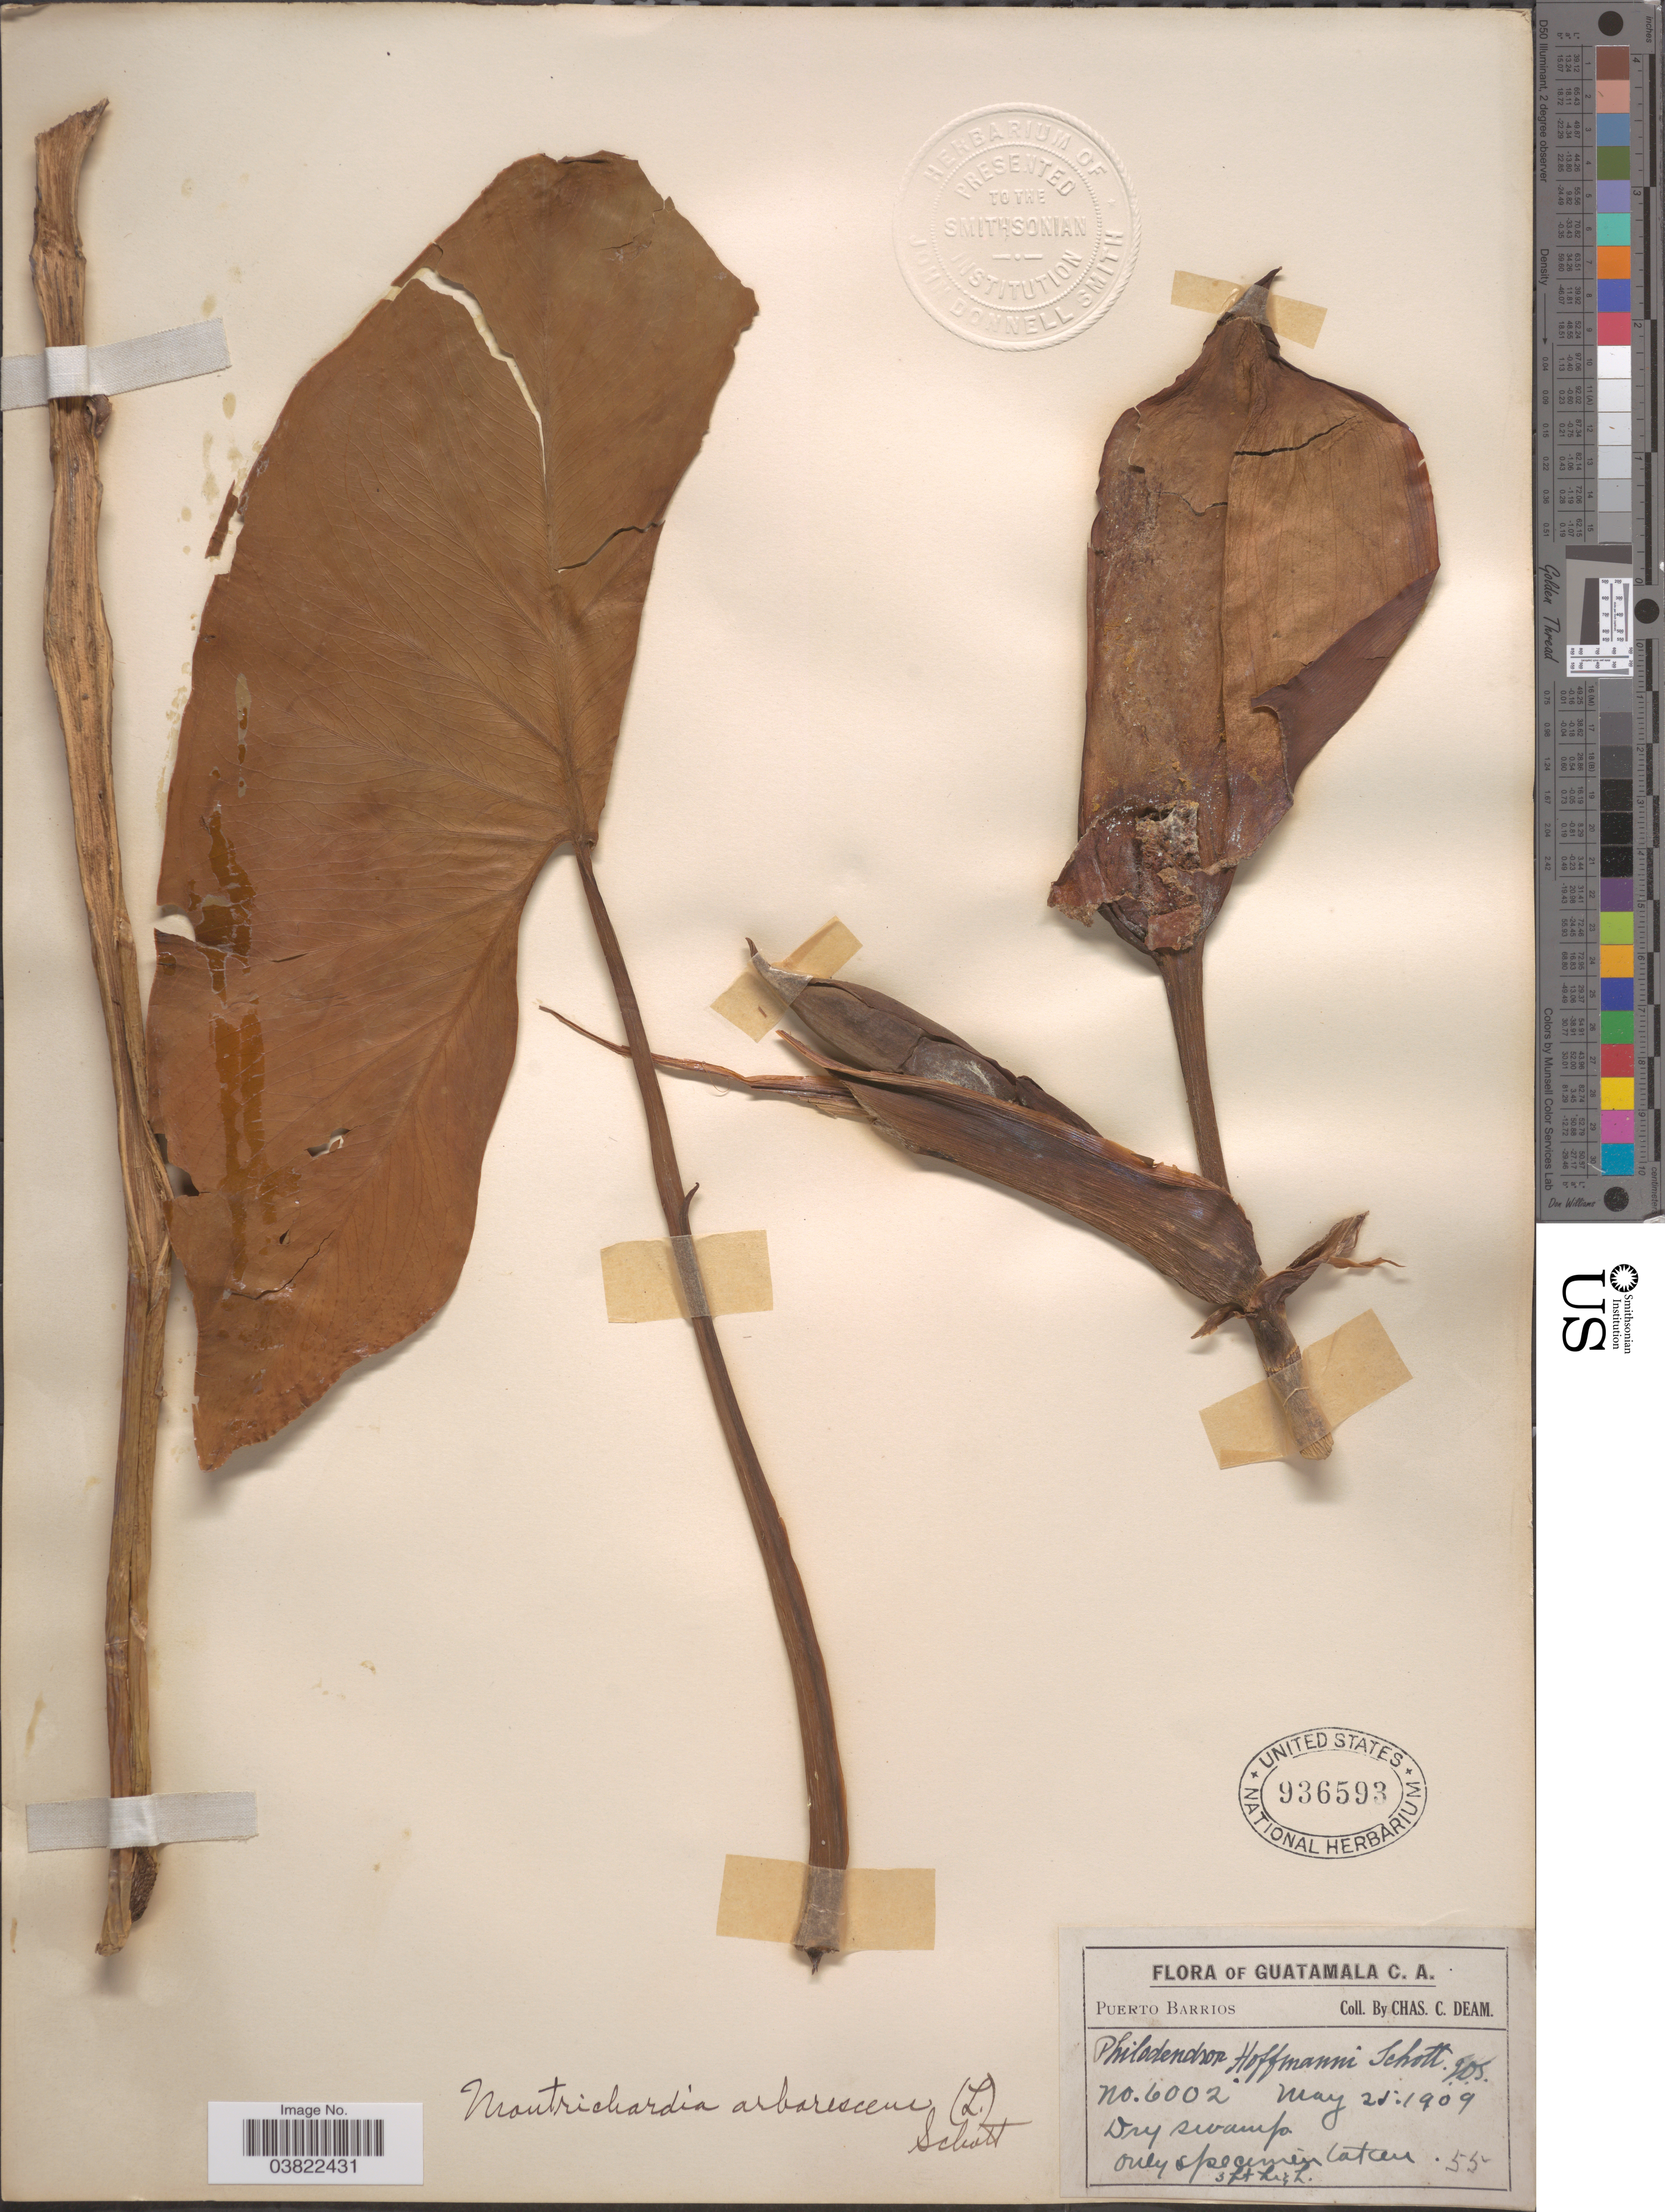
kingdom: Plantae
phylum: Tracheophyta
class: Liliopsida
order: Alismatales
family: Araceae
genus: Montrichardia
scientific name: Montrichardia arborea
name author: (Kunth) Schott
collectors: C. C. Deam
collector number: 6002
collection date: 1909-05-25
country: Guatemala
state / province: Guatemala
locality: Puerto Barrios.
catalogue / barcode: US 936593